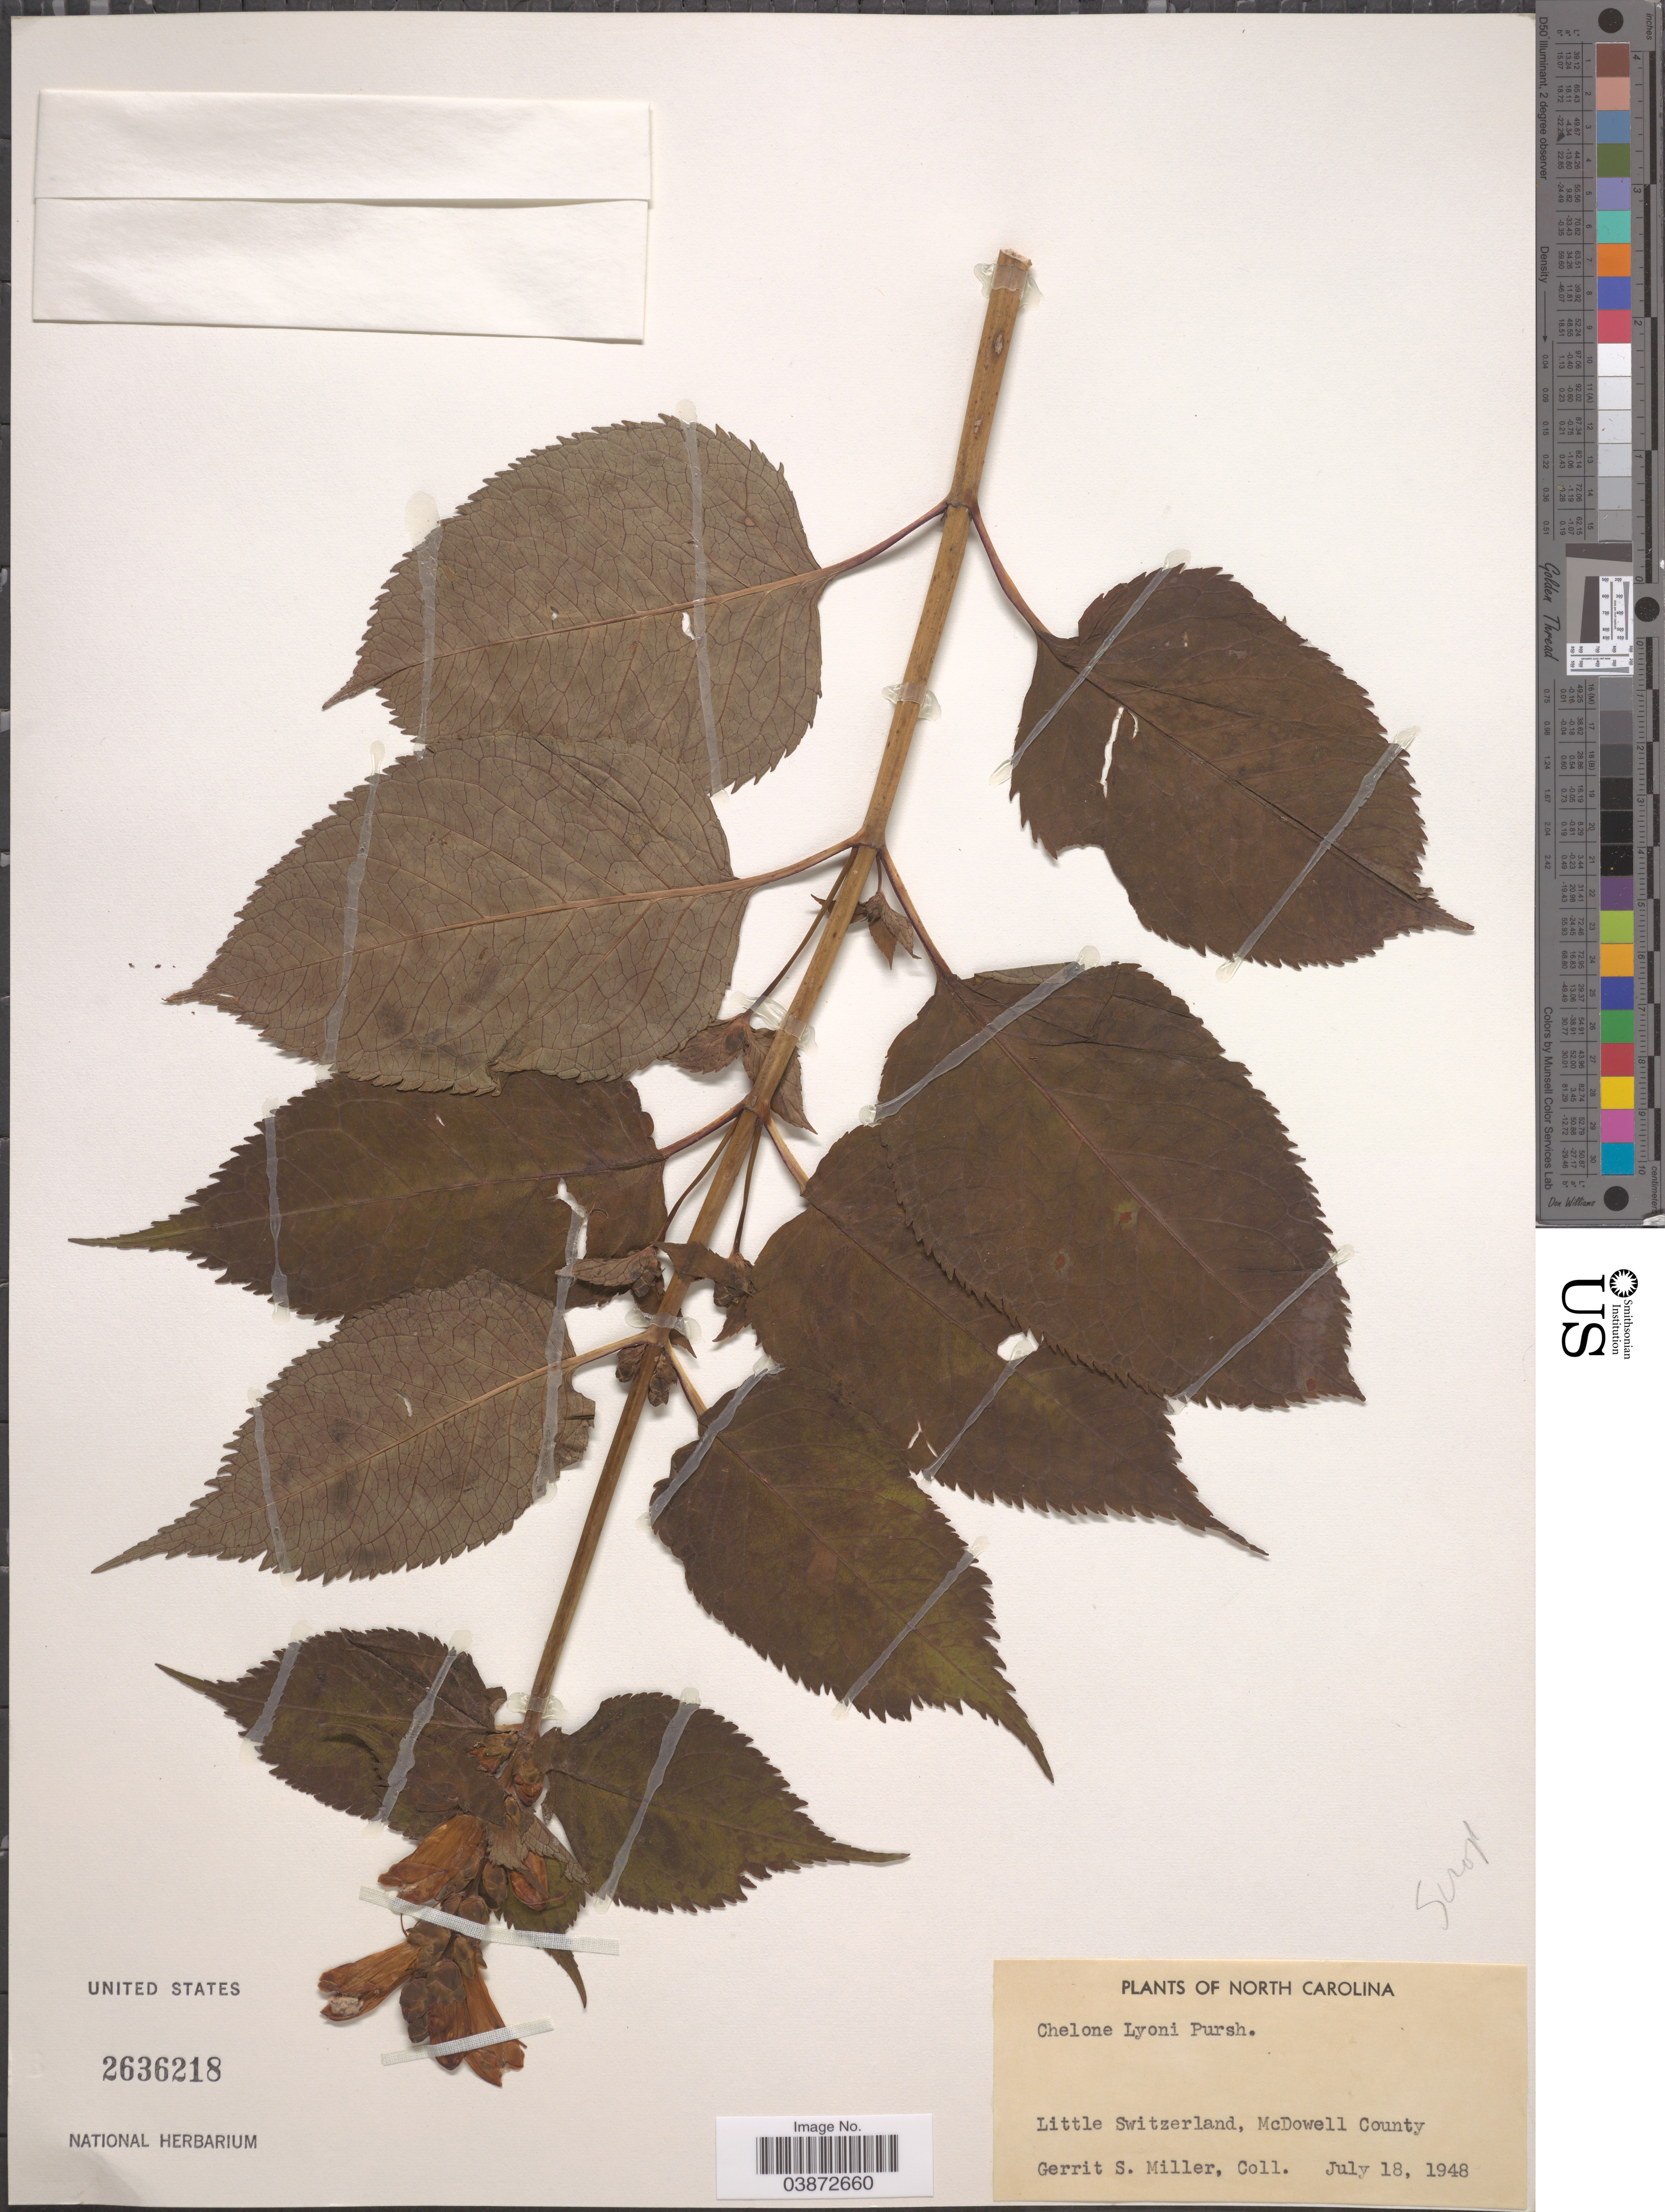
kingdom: Plantae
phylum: Tracheophyta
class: Magnoliopsida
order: Lamiales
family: Plantaginaceae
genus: Chelone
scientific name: Chelone lyonii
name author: Pursh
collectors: G. S. Miller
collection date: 1948-07-18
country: United States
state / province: North Carolina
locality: Little Switzerland, McDowell County.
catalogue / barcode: US 2636218